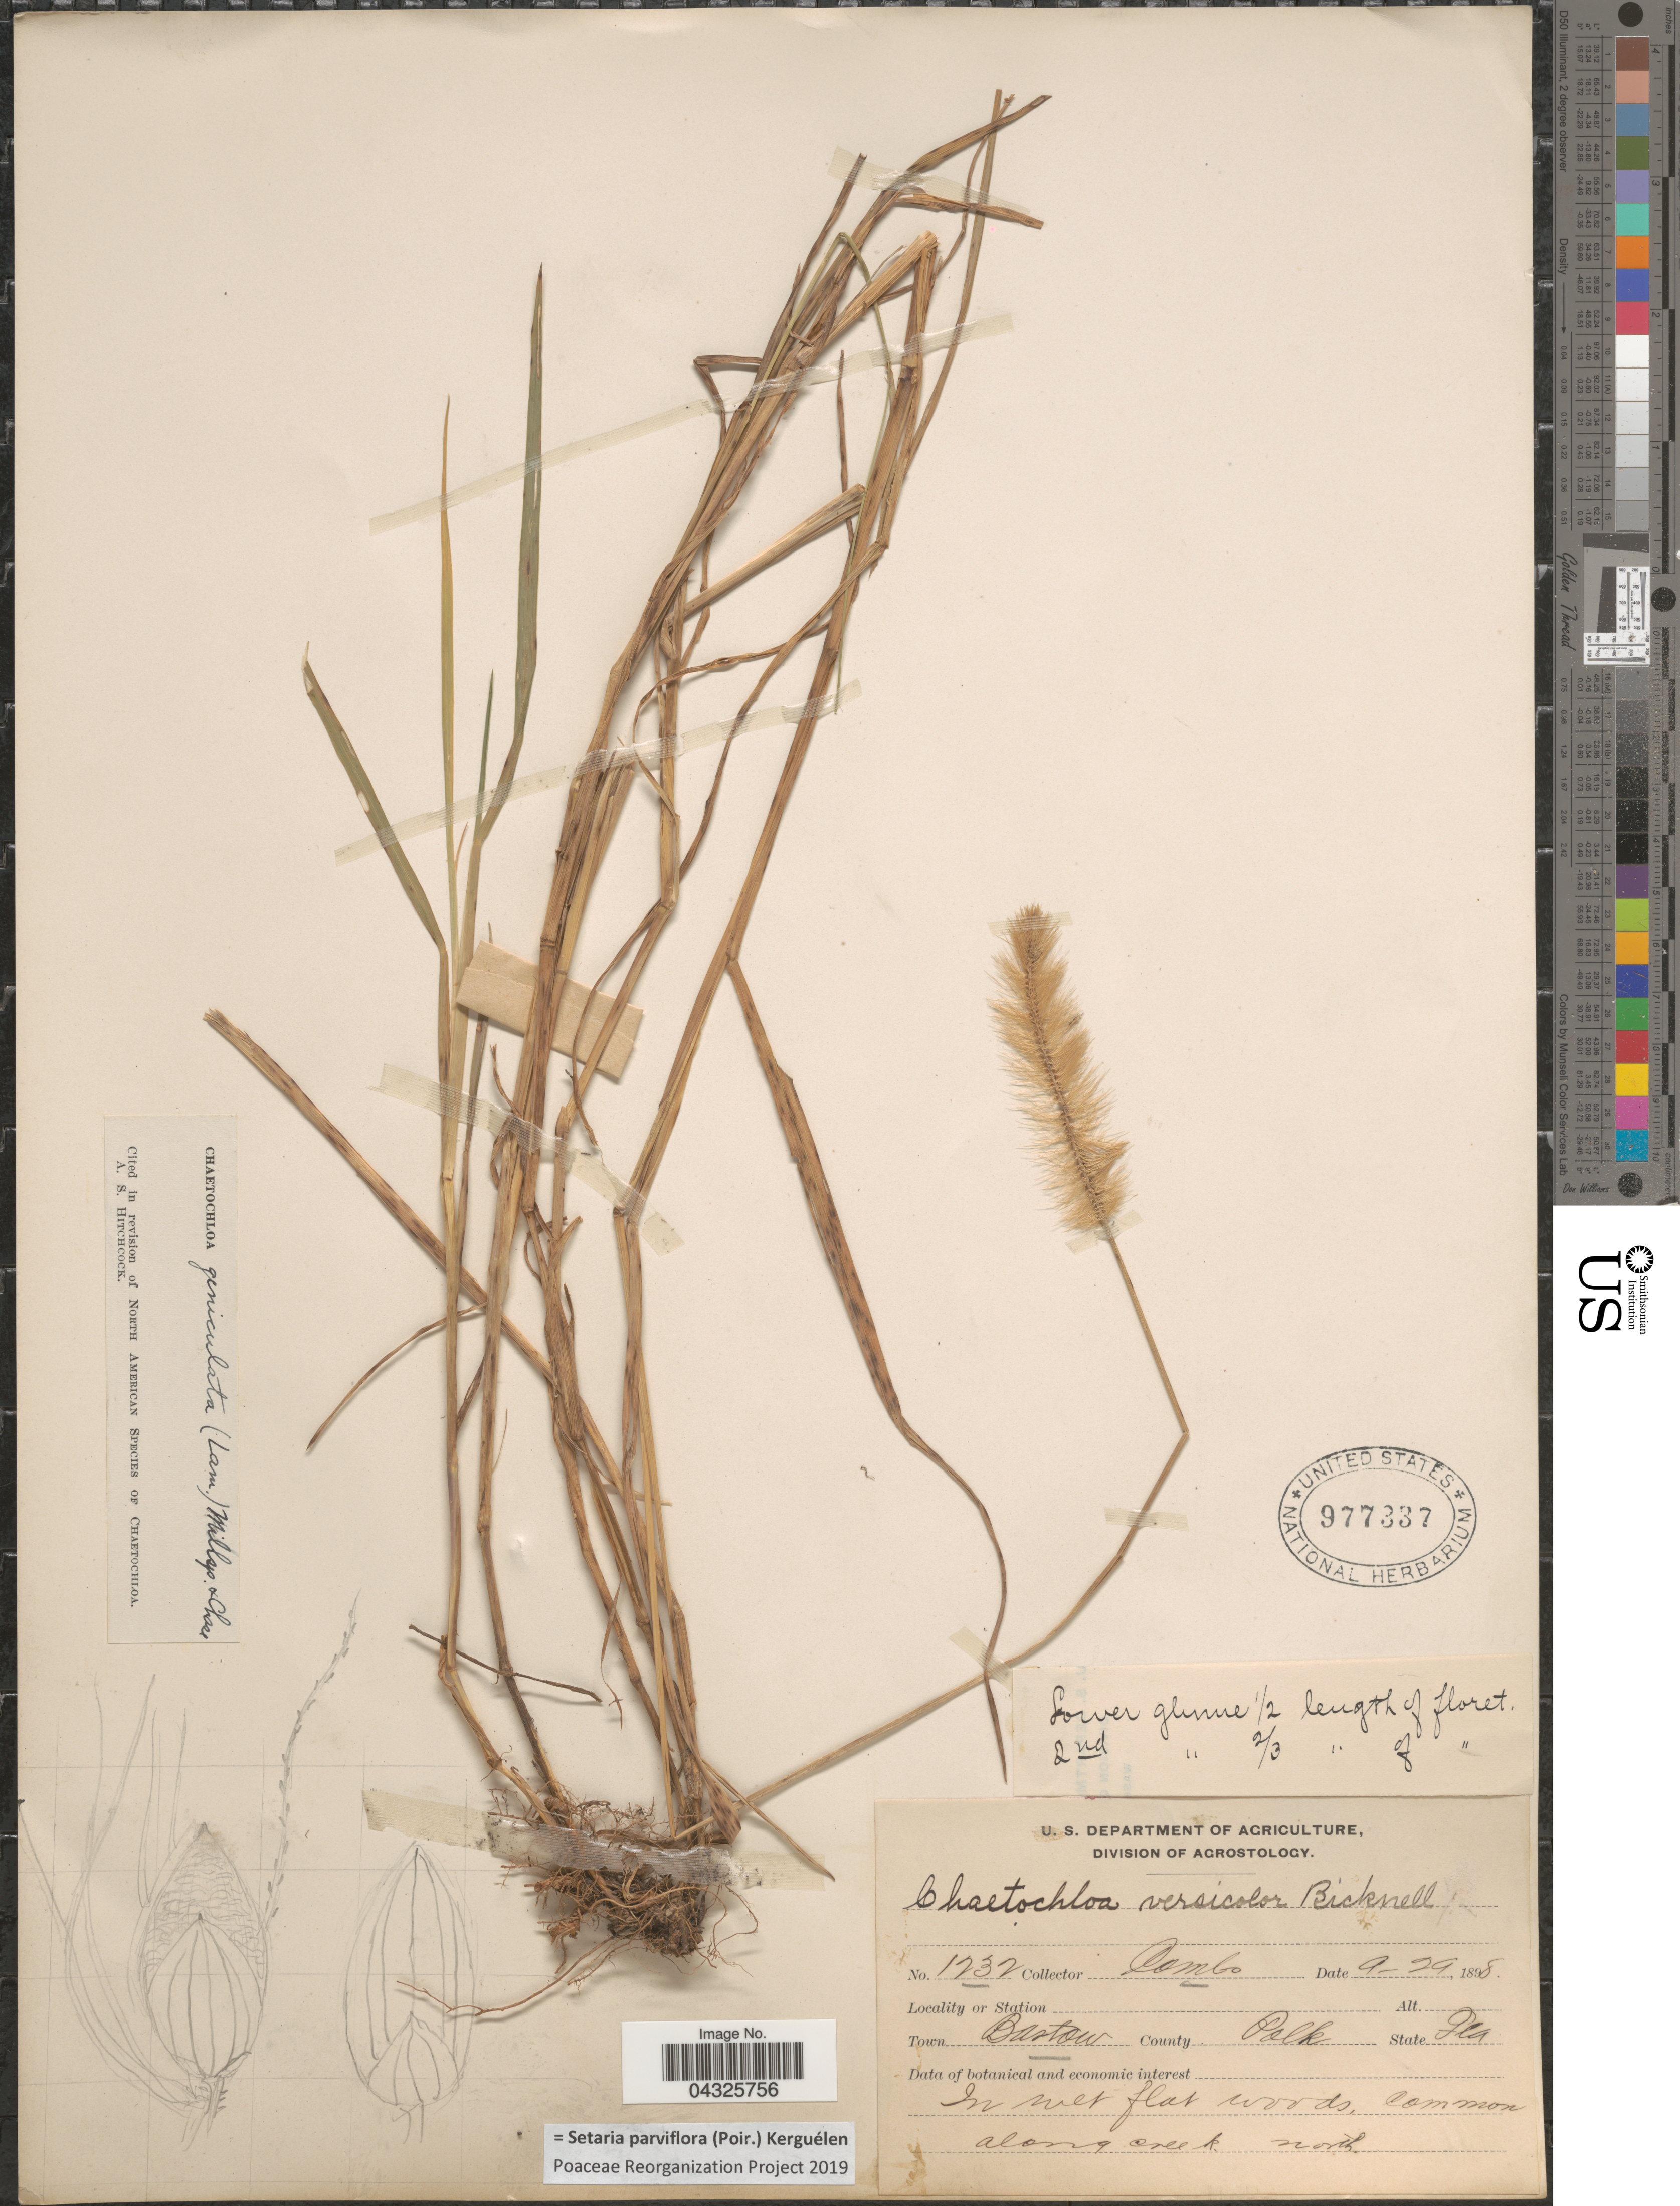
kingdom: Plantae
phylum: Tracheophyta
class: Liliopsida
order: Poales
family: Poaceae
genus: Setaria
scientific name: Setaria parviflora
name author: (Poir.) Kerguélen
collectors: -. Combs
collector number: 1232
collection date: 1898-09-29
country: United States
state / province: Florida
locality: Town Bartow. County Polk.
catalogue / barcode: US 977337